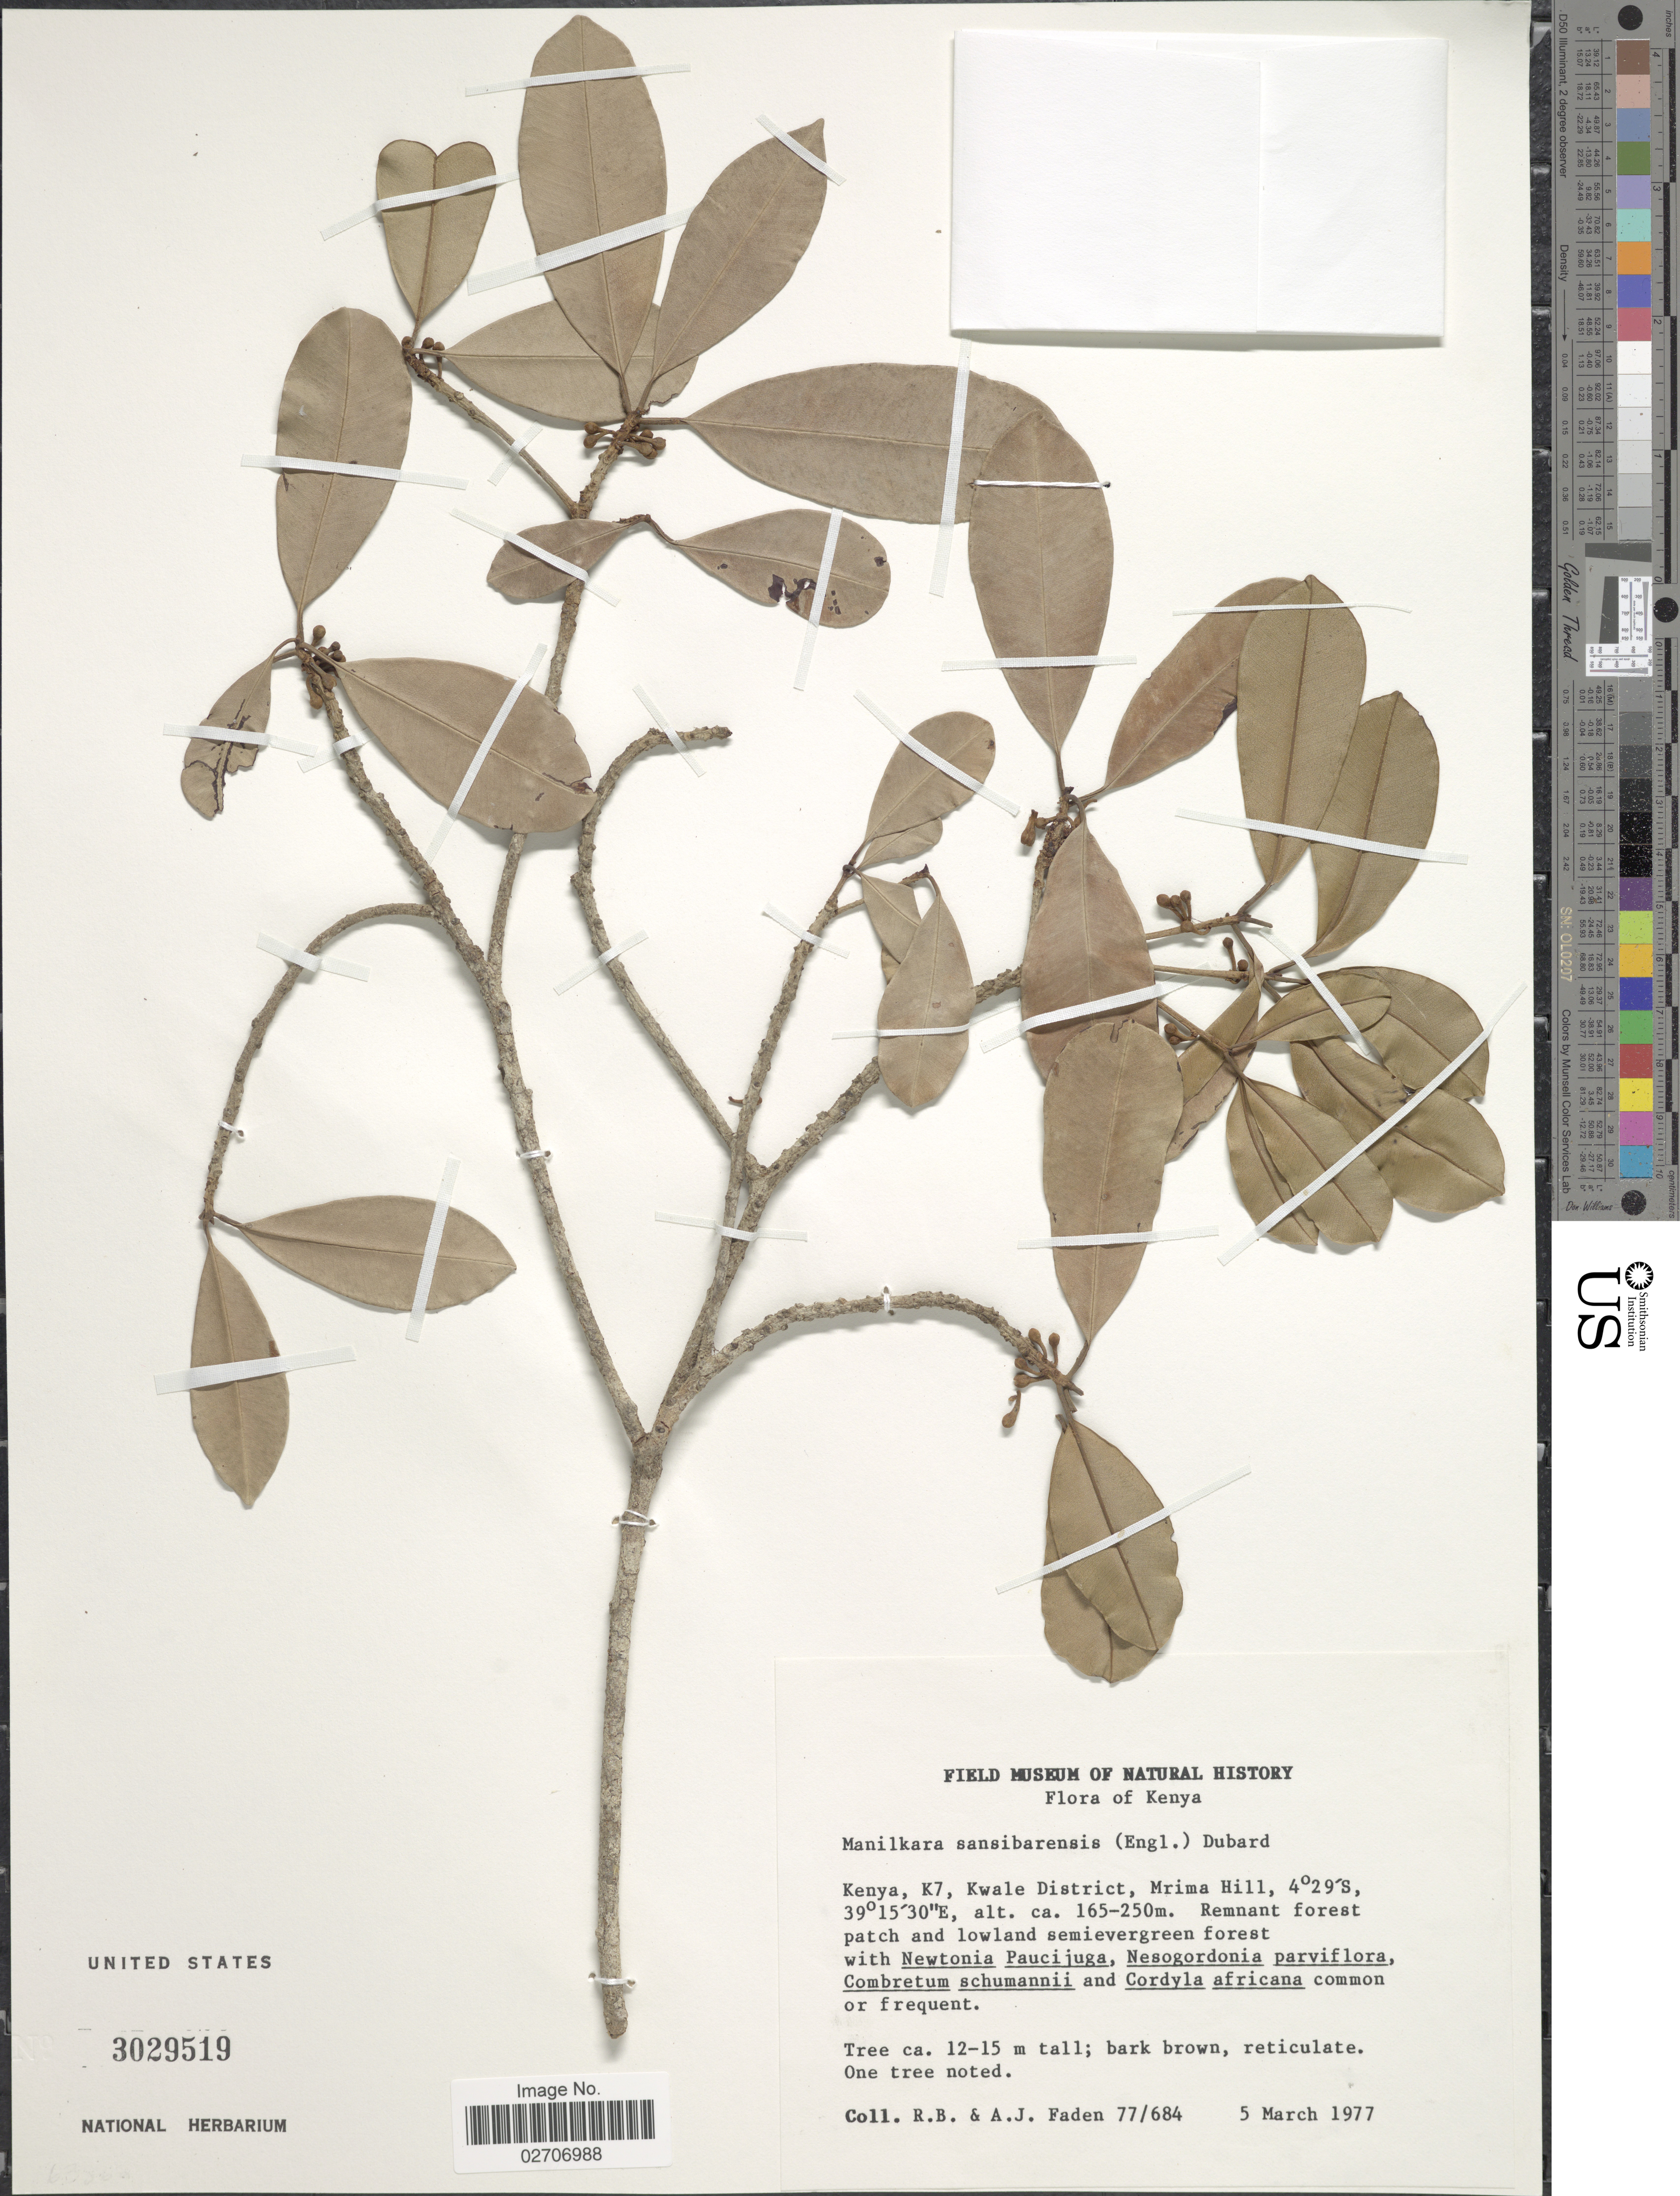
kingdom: Plantae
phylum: Tracheophyta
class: Magnoliopsida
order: Ericales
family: Sapotaceae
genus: Manilkara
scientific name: Manilkara sansibarensis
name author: (Engl.) Dubard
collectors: R. B. Faden & A. J. Faden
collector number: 77/684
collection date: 1977-03-05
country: Kenya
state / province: Kwale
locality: K7, Kwale District, Mrima Hill. Remnant forest patch and lowland semievergreen forest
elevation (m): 165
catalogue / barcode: US 3029519